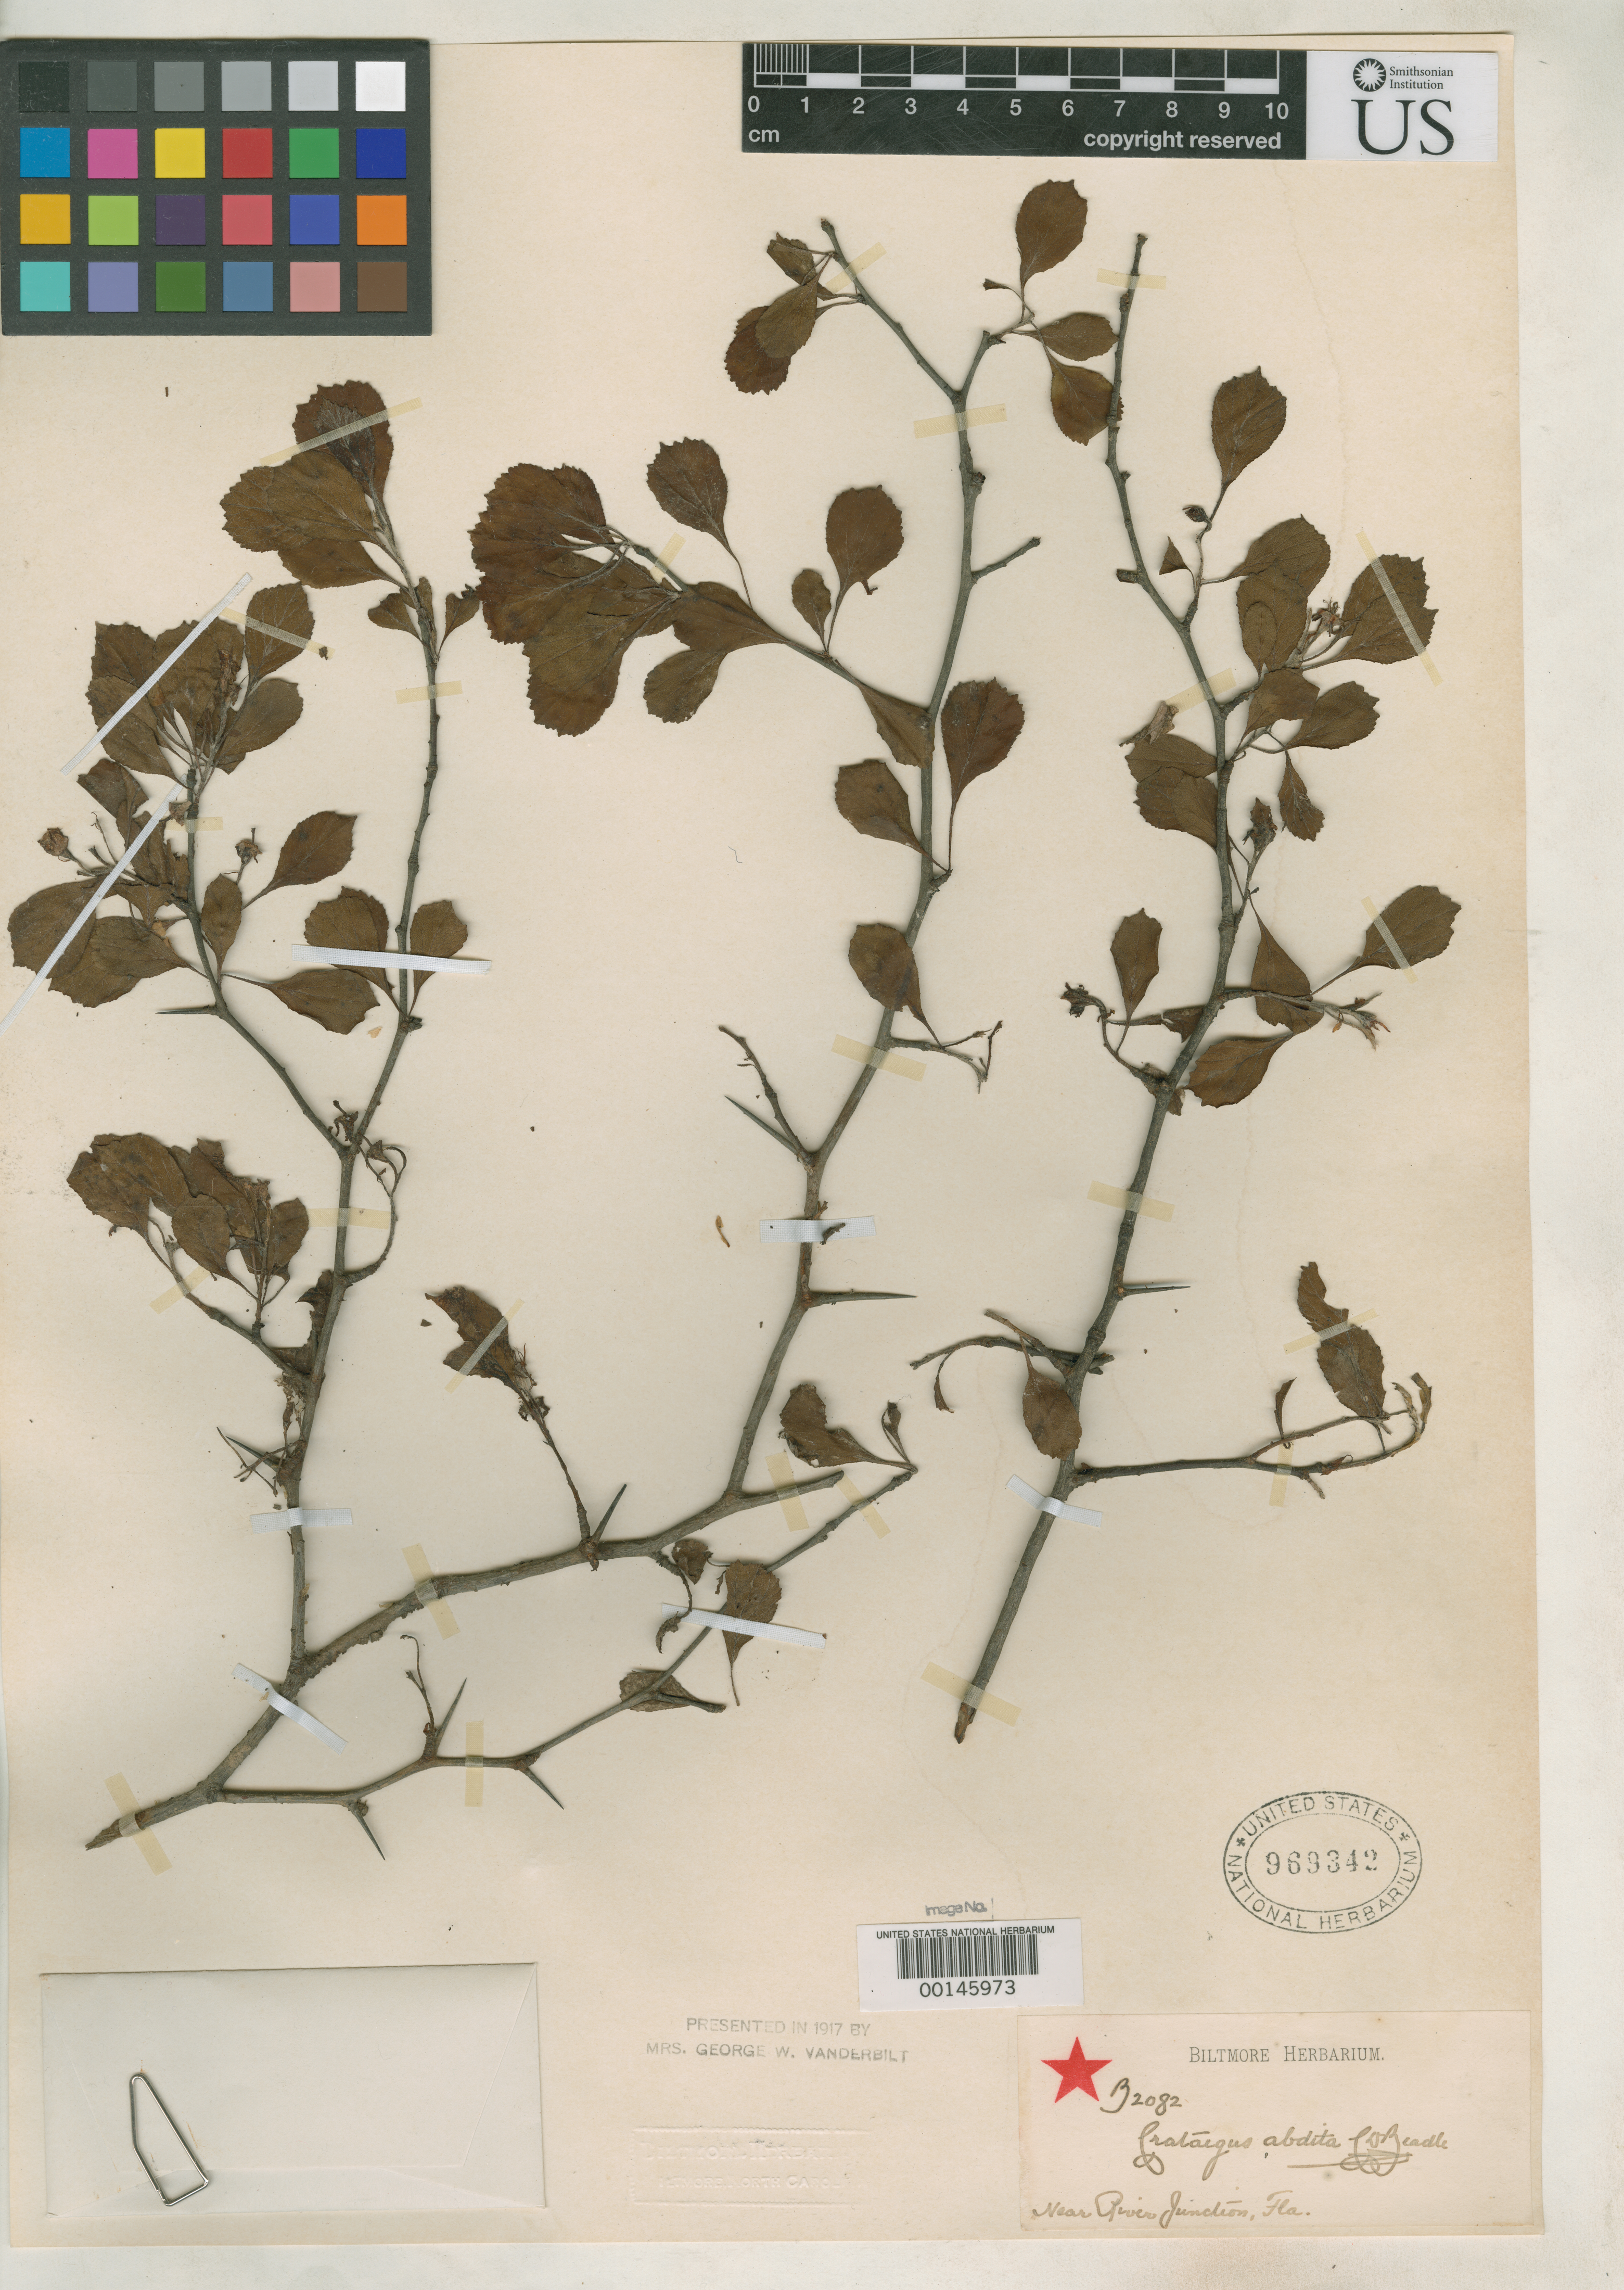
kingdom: Plantae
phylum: Tracheophyta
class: Magnoliopsida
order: Rosales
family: Rosaceae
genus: Crataegus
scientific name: Crataegus abdita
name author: Beadle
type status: Syntype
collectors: ex herb. Biltmore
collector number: B 2082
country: United States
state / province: Florida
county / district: Gadsden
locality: Chattahoochee.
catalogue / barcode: US 969342